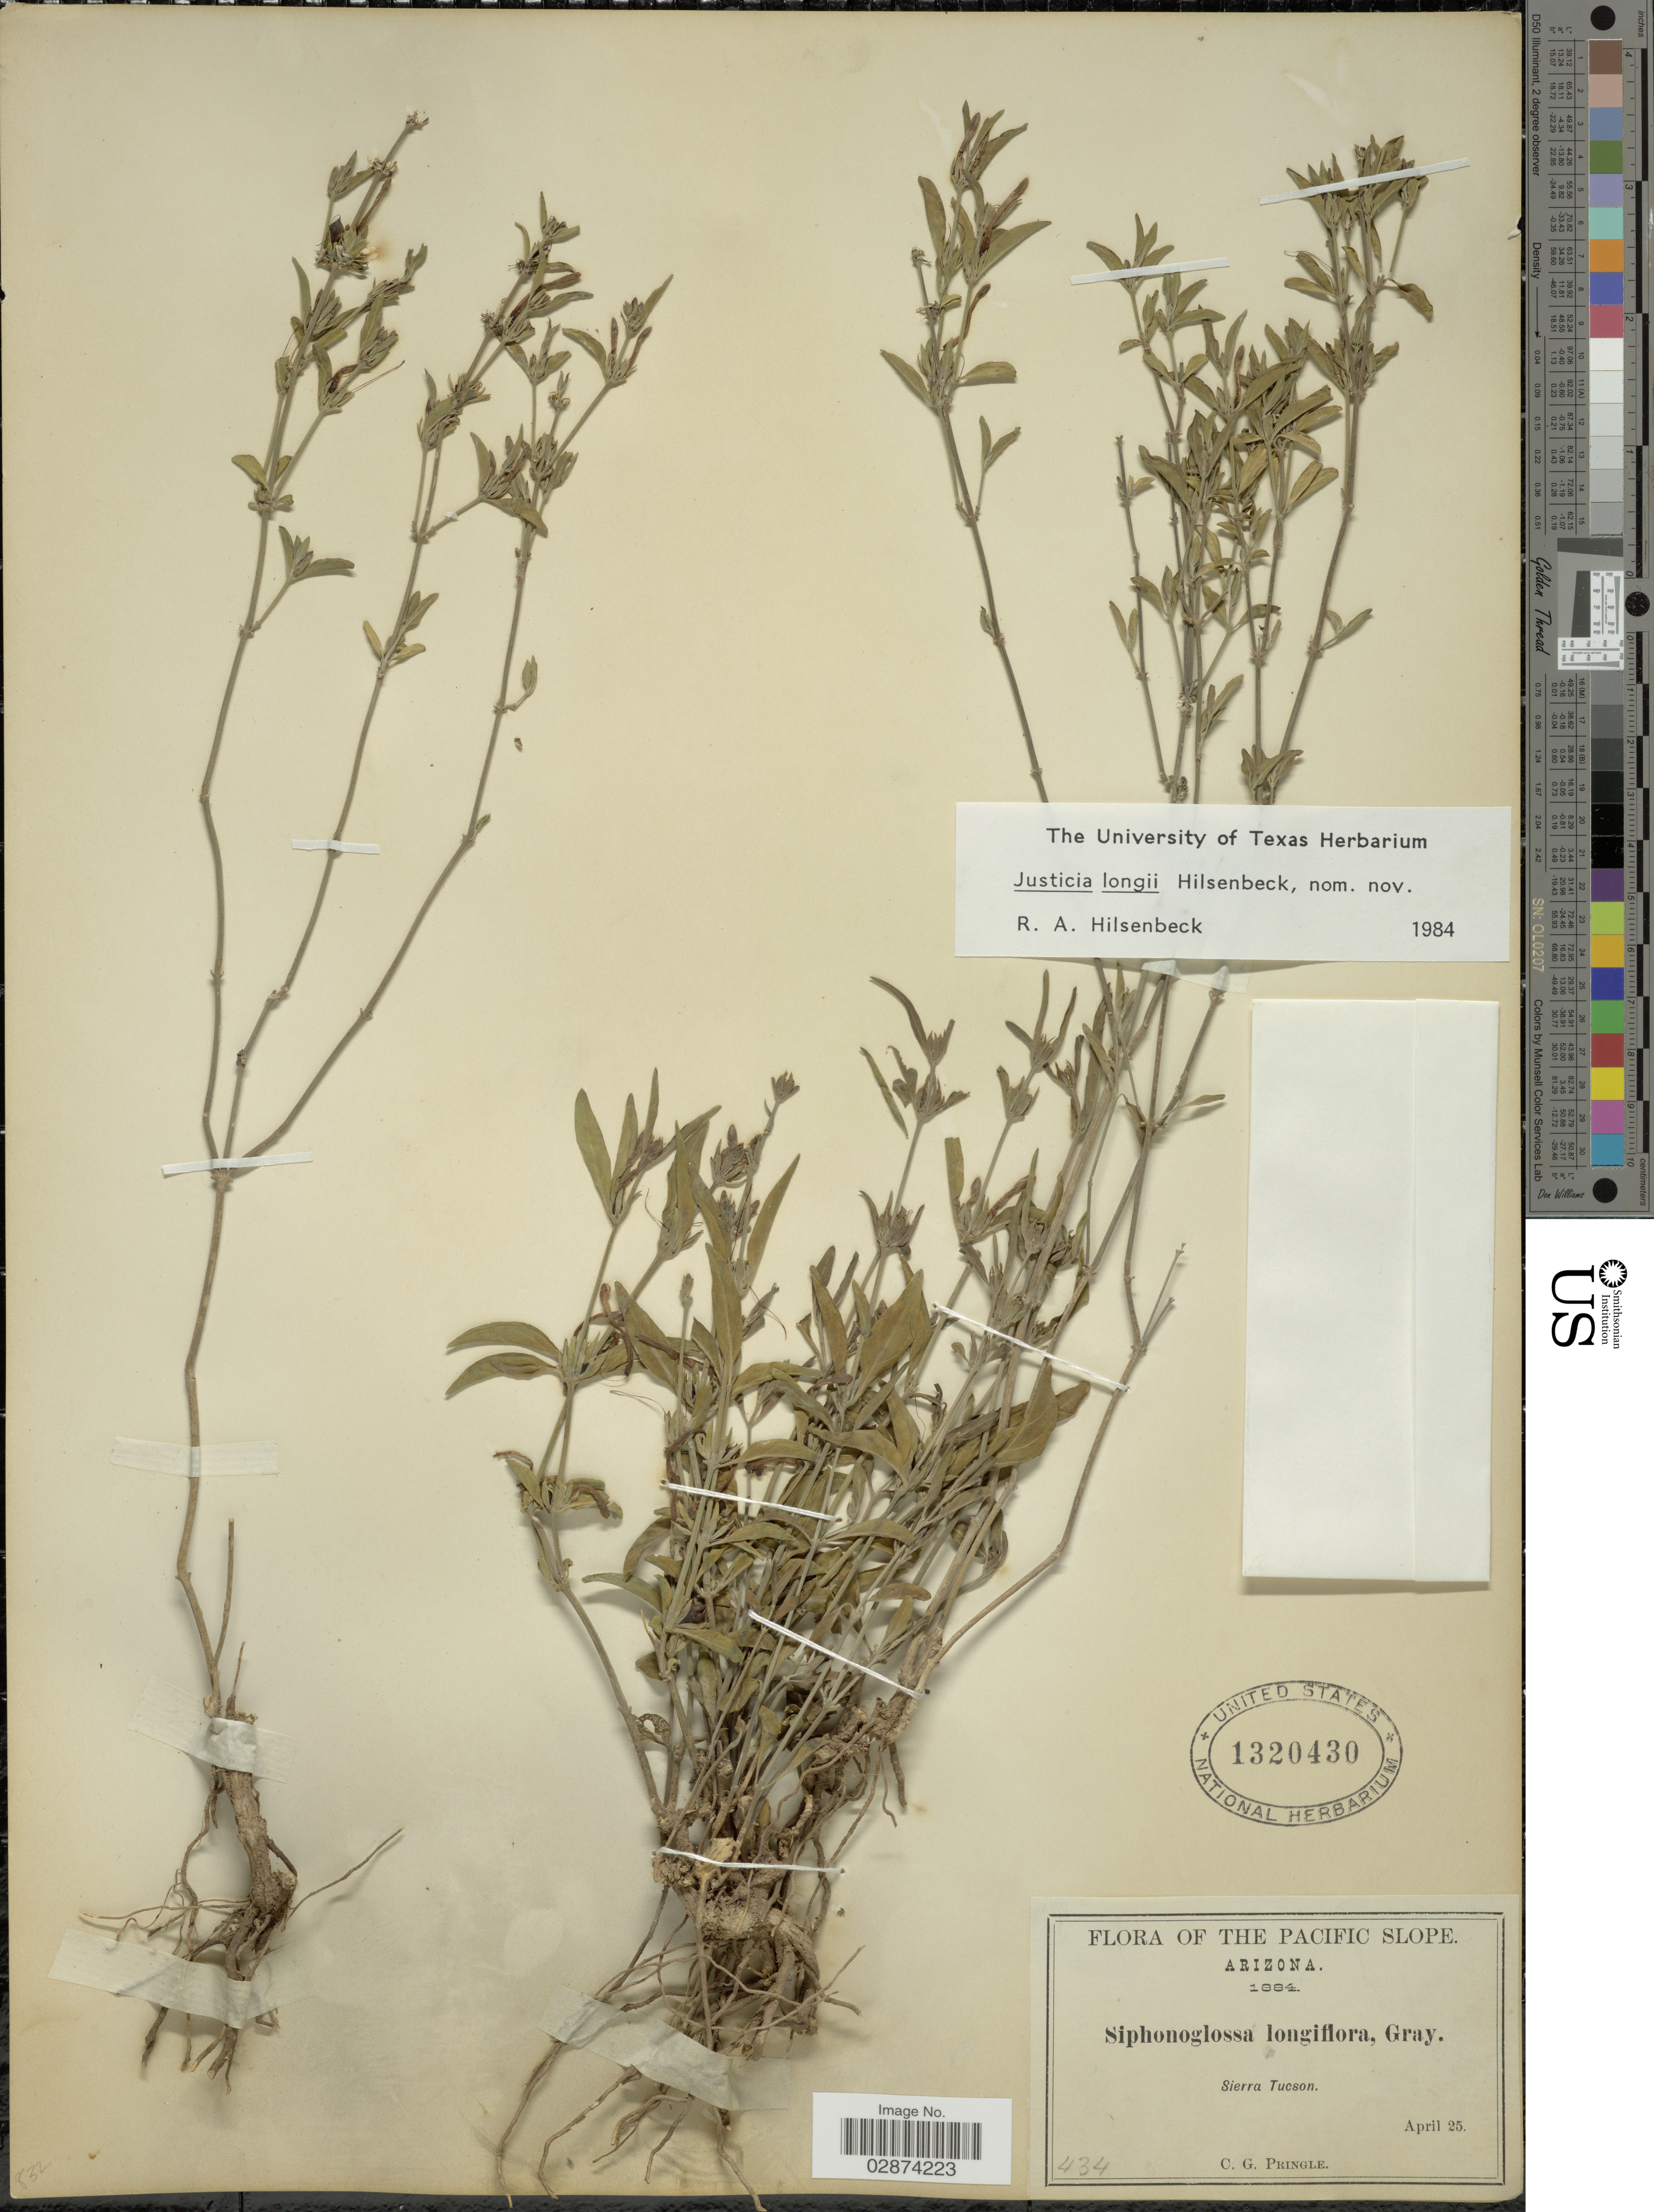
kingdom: Plantae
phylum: Tracheophyta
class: Magnoliopsida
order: Lamiales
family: Acanthaceae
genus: Justicia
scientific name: Justicia longii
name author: Hilsenb.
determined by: Fisher, Amanda, (LOB), California State University, Long Beach (UNITED STATES)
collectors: C. G. Pringle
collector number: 434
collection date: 1884-04-25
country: United States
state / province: Arizona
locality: The Pacific Slope. Sierra Tucson.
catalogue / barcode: US 1320430